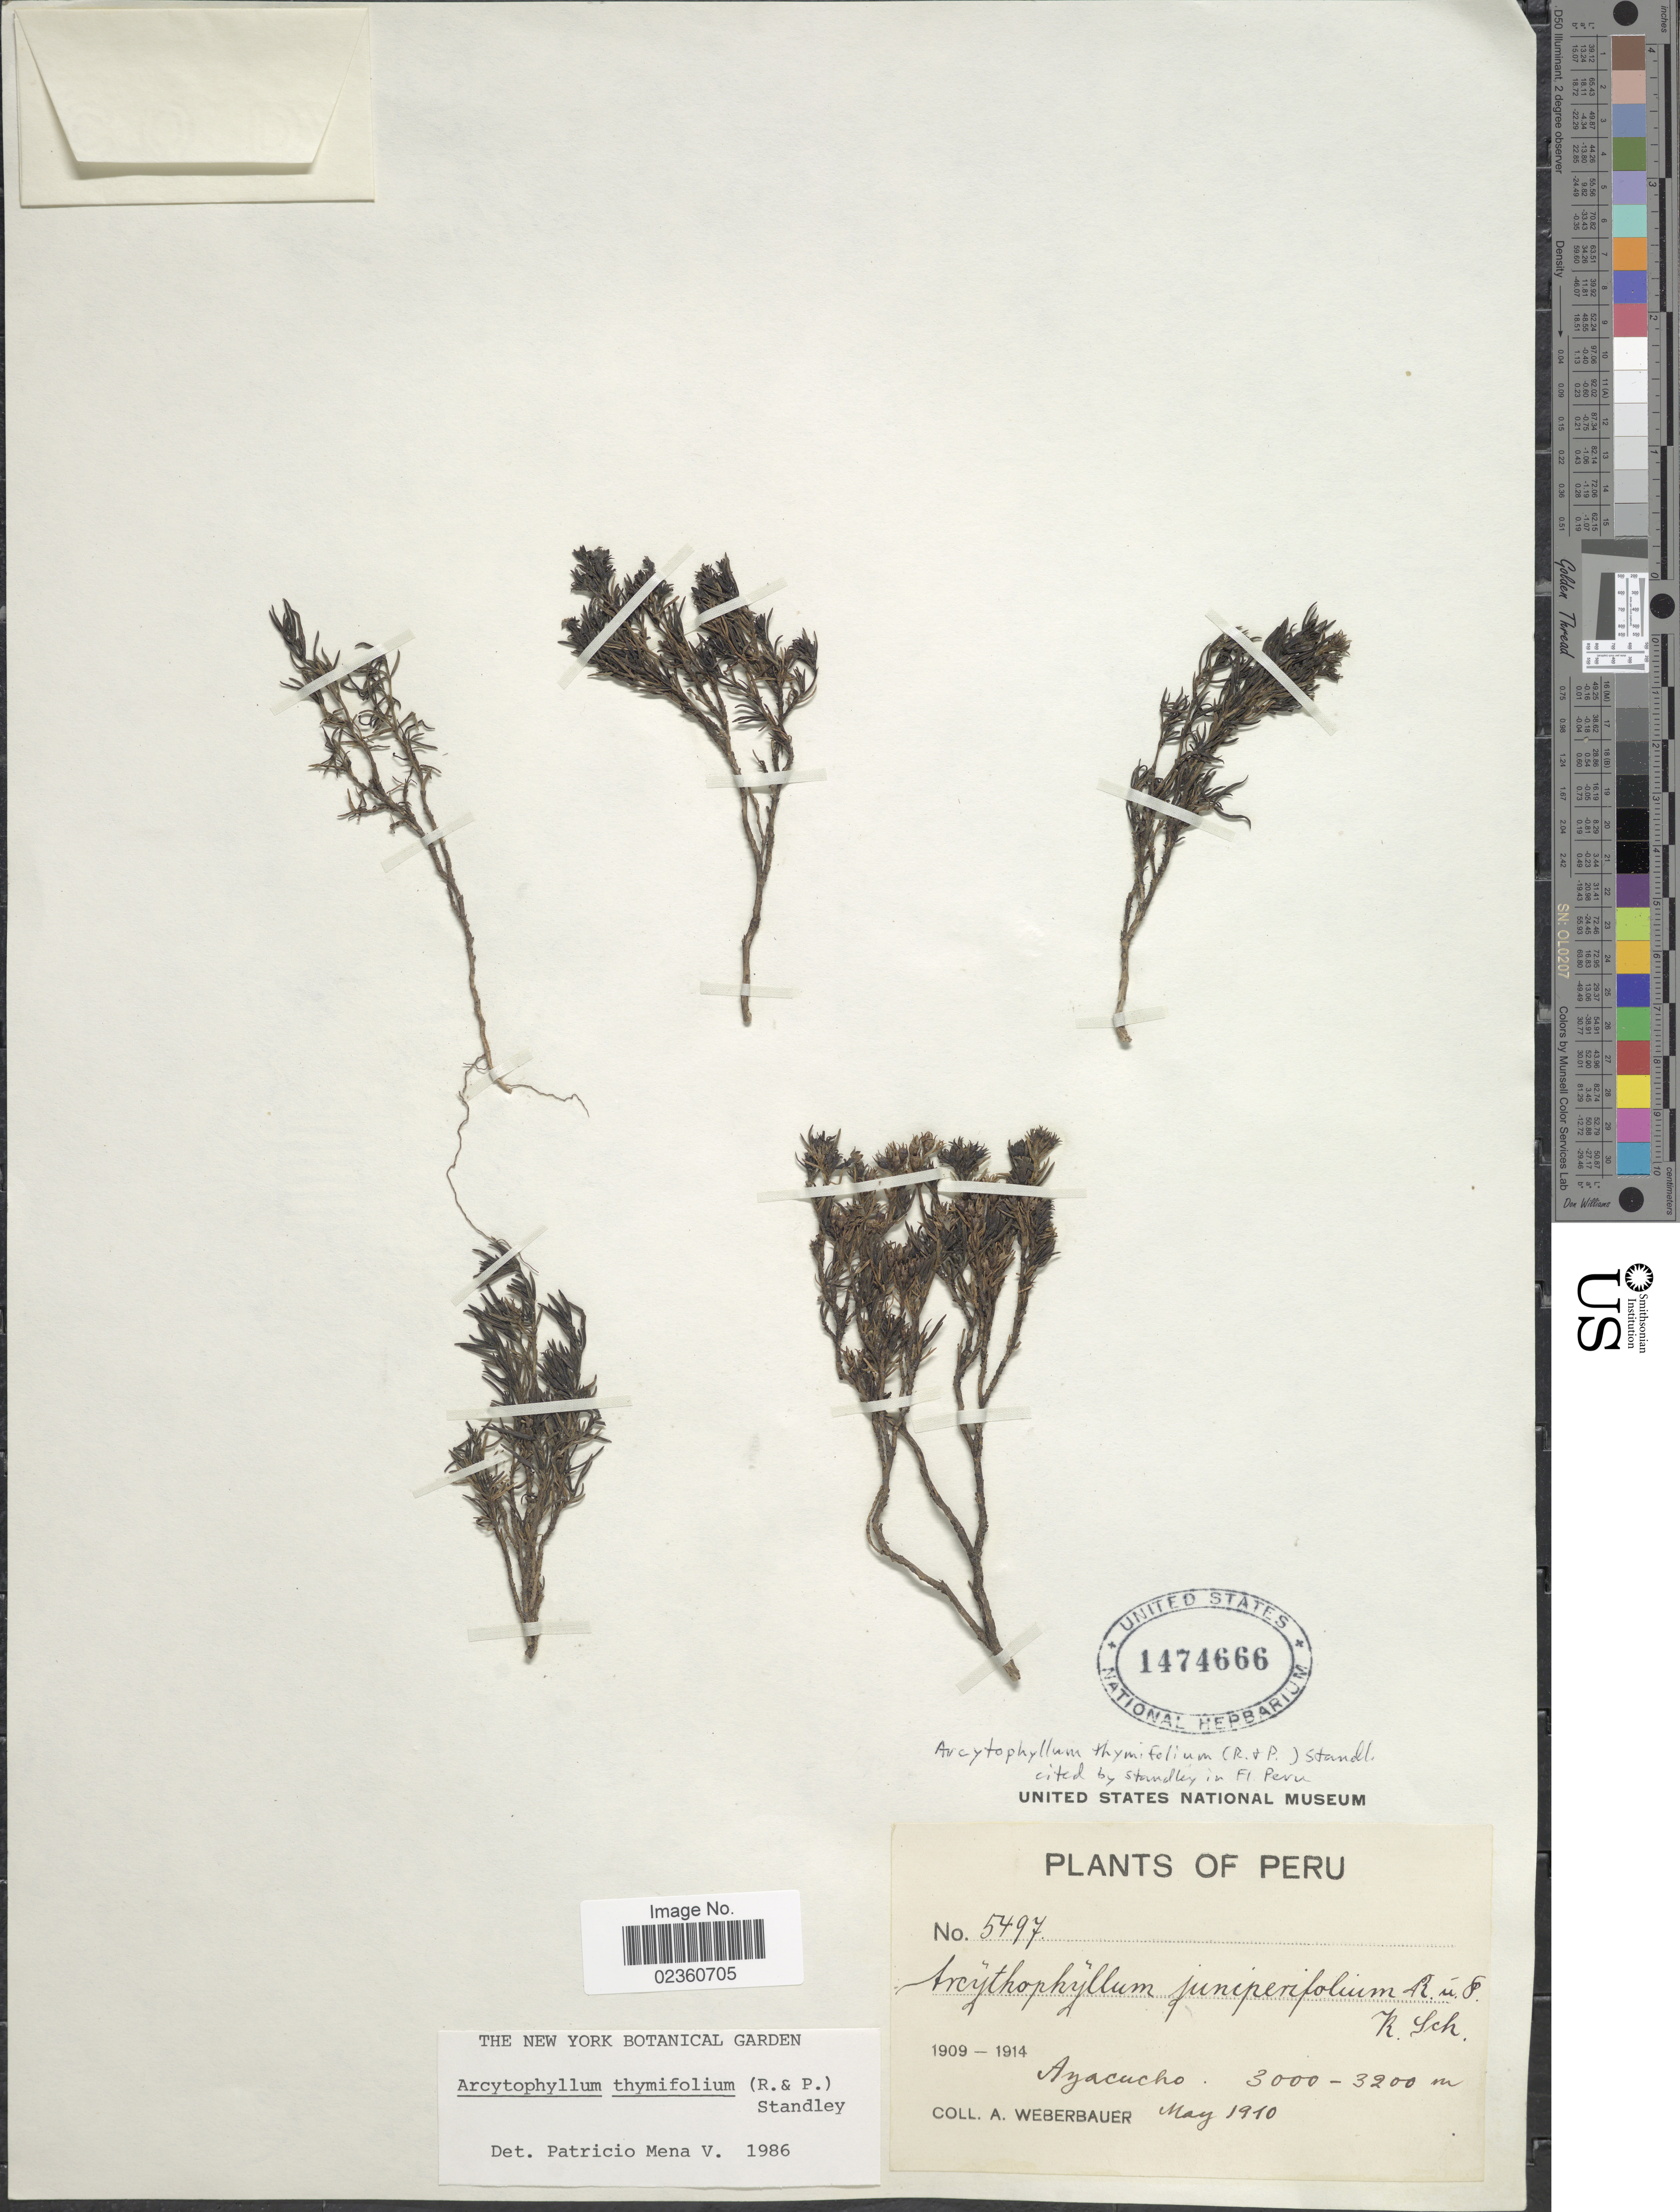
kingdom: Plantae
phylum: Tracheophyta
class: Magnoliopsida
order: Gentianales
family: Rubiaceae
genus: Arcytophyllum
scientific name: Arcytophyllum thymifolium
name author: (Ruiz & Pav.) Standl.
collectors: A. Weberbauer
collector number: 5497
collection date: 1910-05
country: Peru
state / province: Ayacucho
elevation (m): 3000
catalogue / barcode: US 1474666